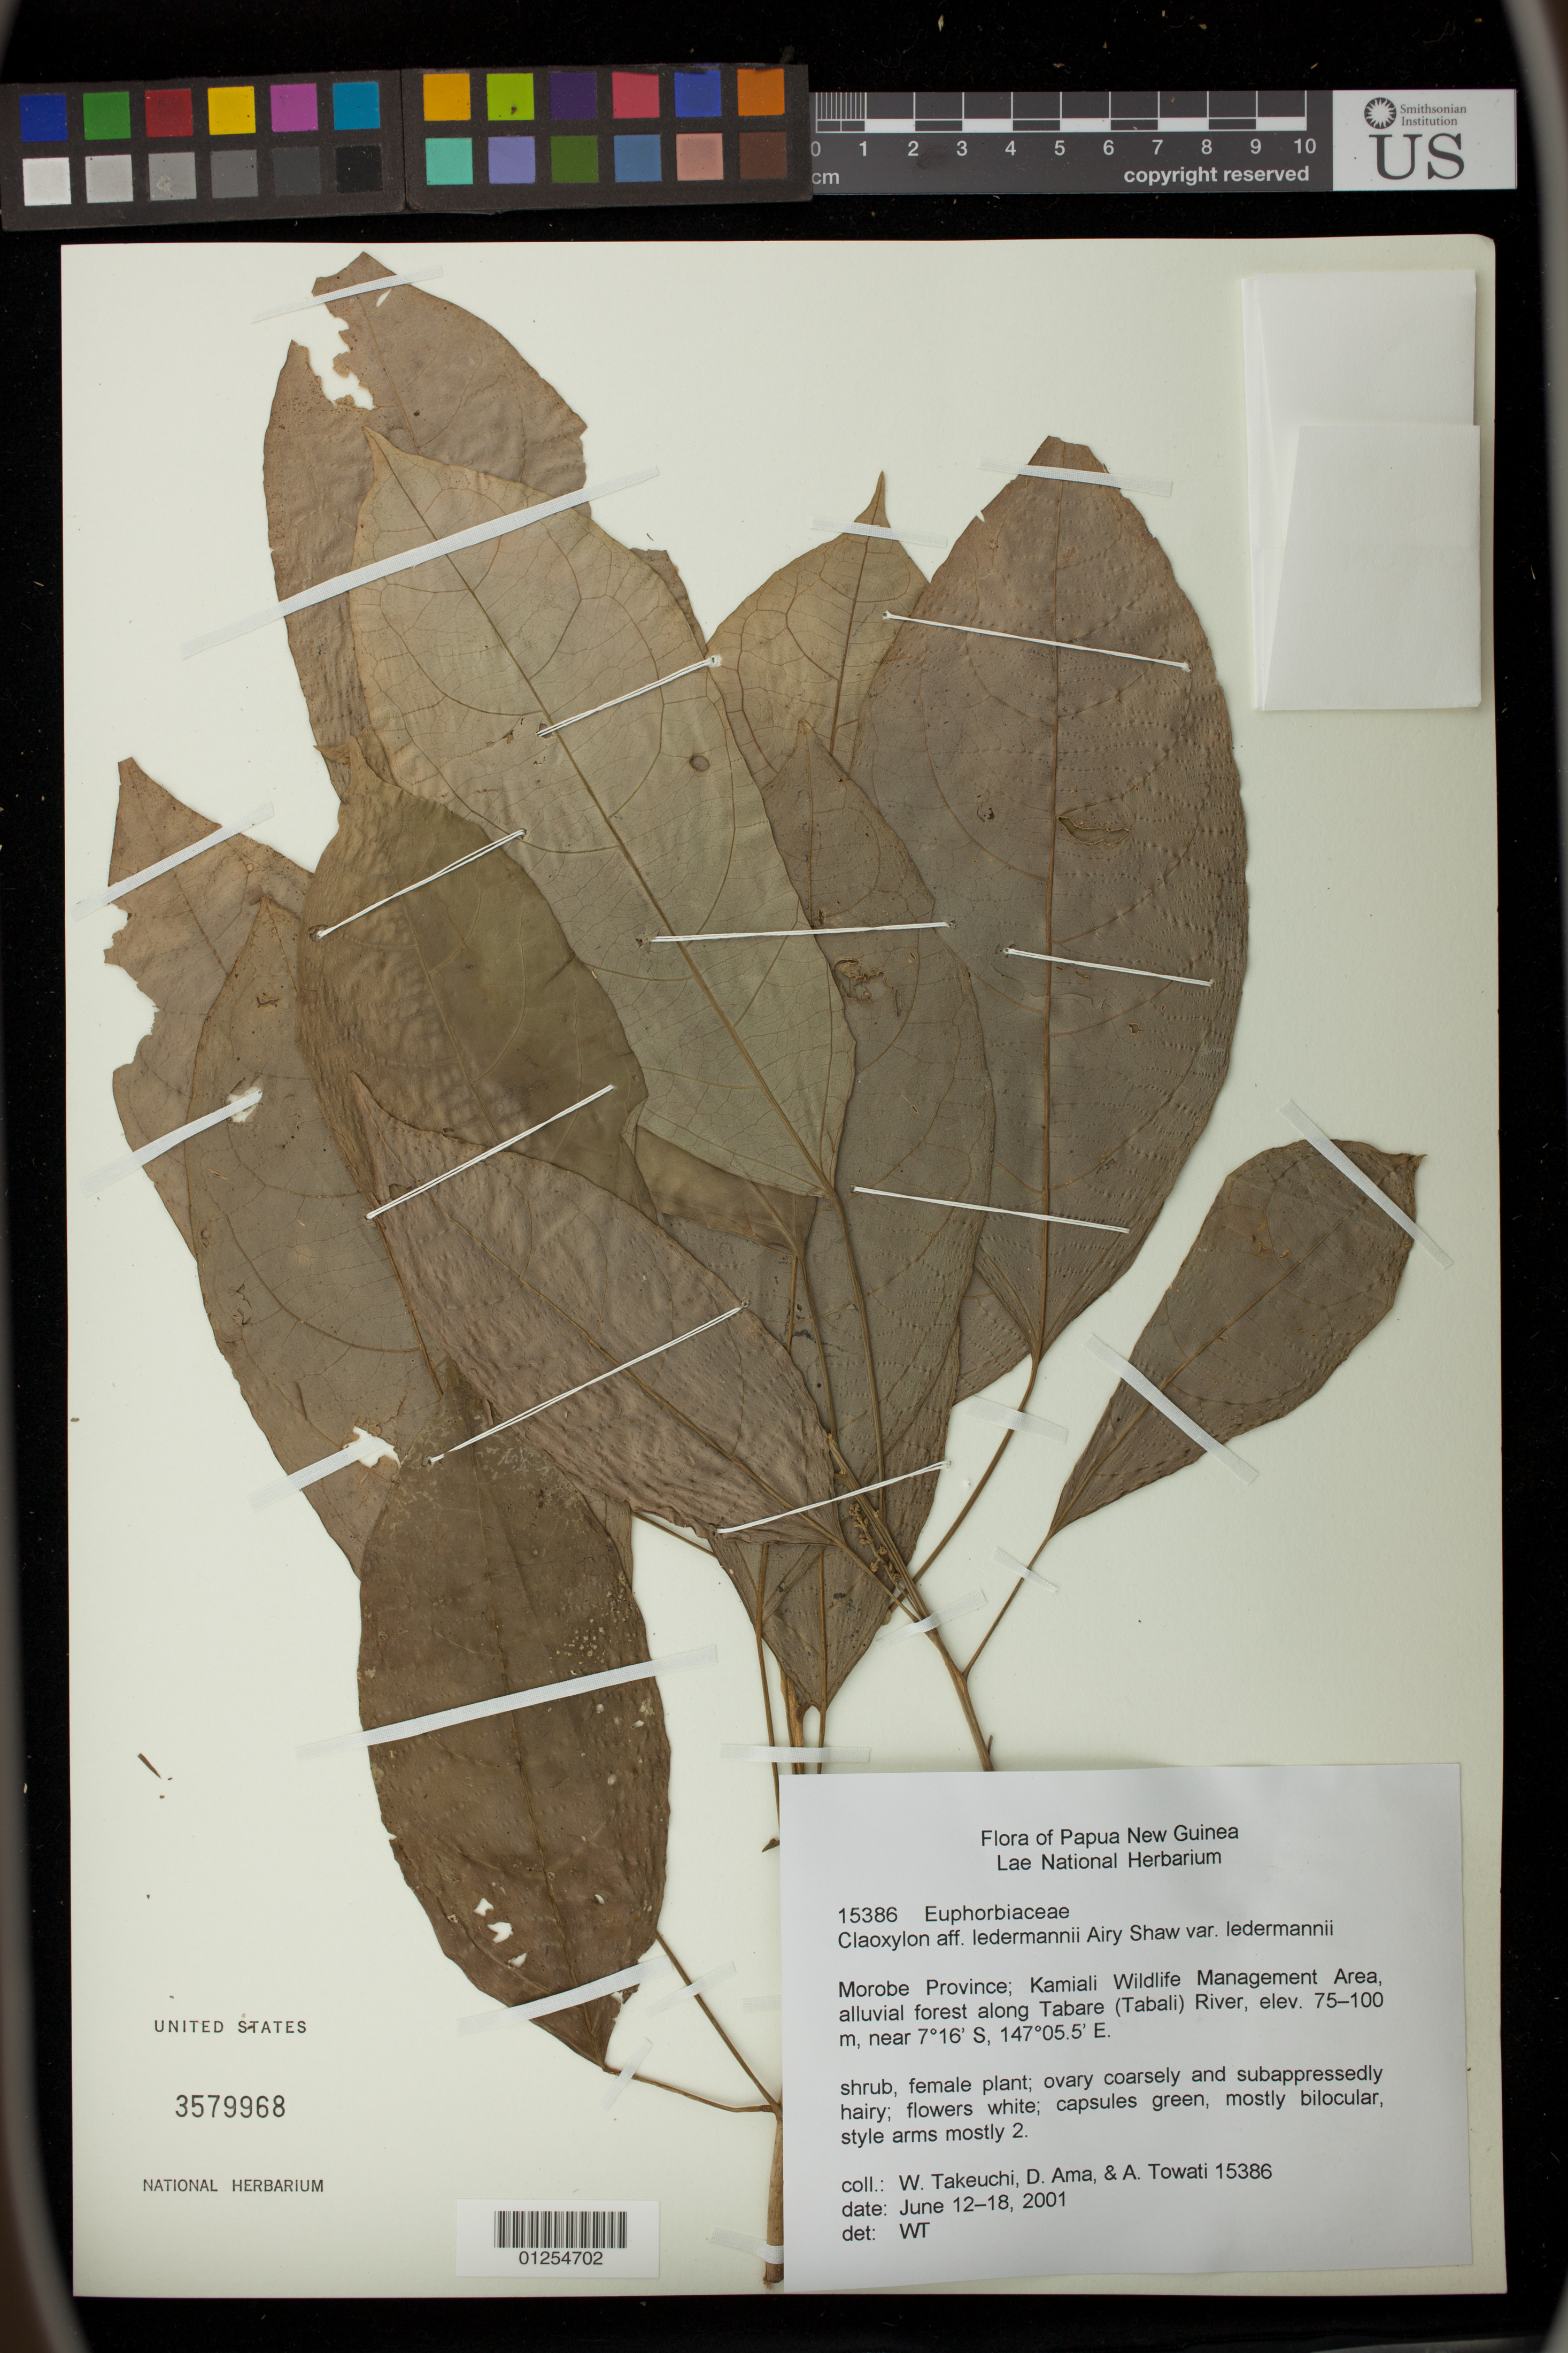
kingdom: Plantae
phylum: Tracheophyta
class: Magnoliopsida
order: Malpighiales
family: Euphorbiaceae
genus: Claoxylon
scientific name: Claoxylon ledermannii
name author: Airy Shaw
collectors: W. N. Takeuchi, D. Ama & A. Towati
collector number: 15386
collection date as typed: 12 Jun 2001 to 18 Jun 2001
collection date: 2001-06-12/2001-06-18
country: Papua New Guinea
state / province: Morobe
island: New Guinea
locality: Kamiali Wildlife Management Area, along Tabare (Tabali) River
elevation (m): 75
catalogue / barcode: US 3579968